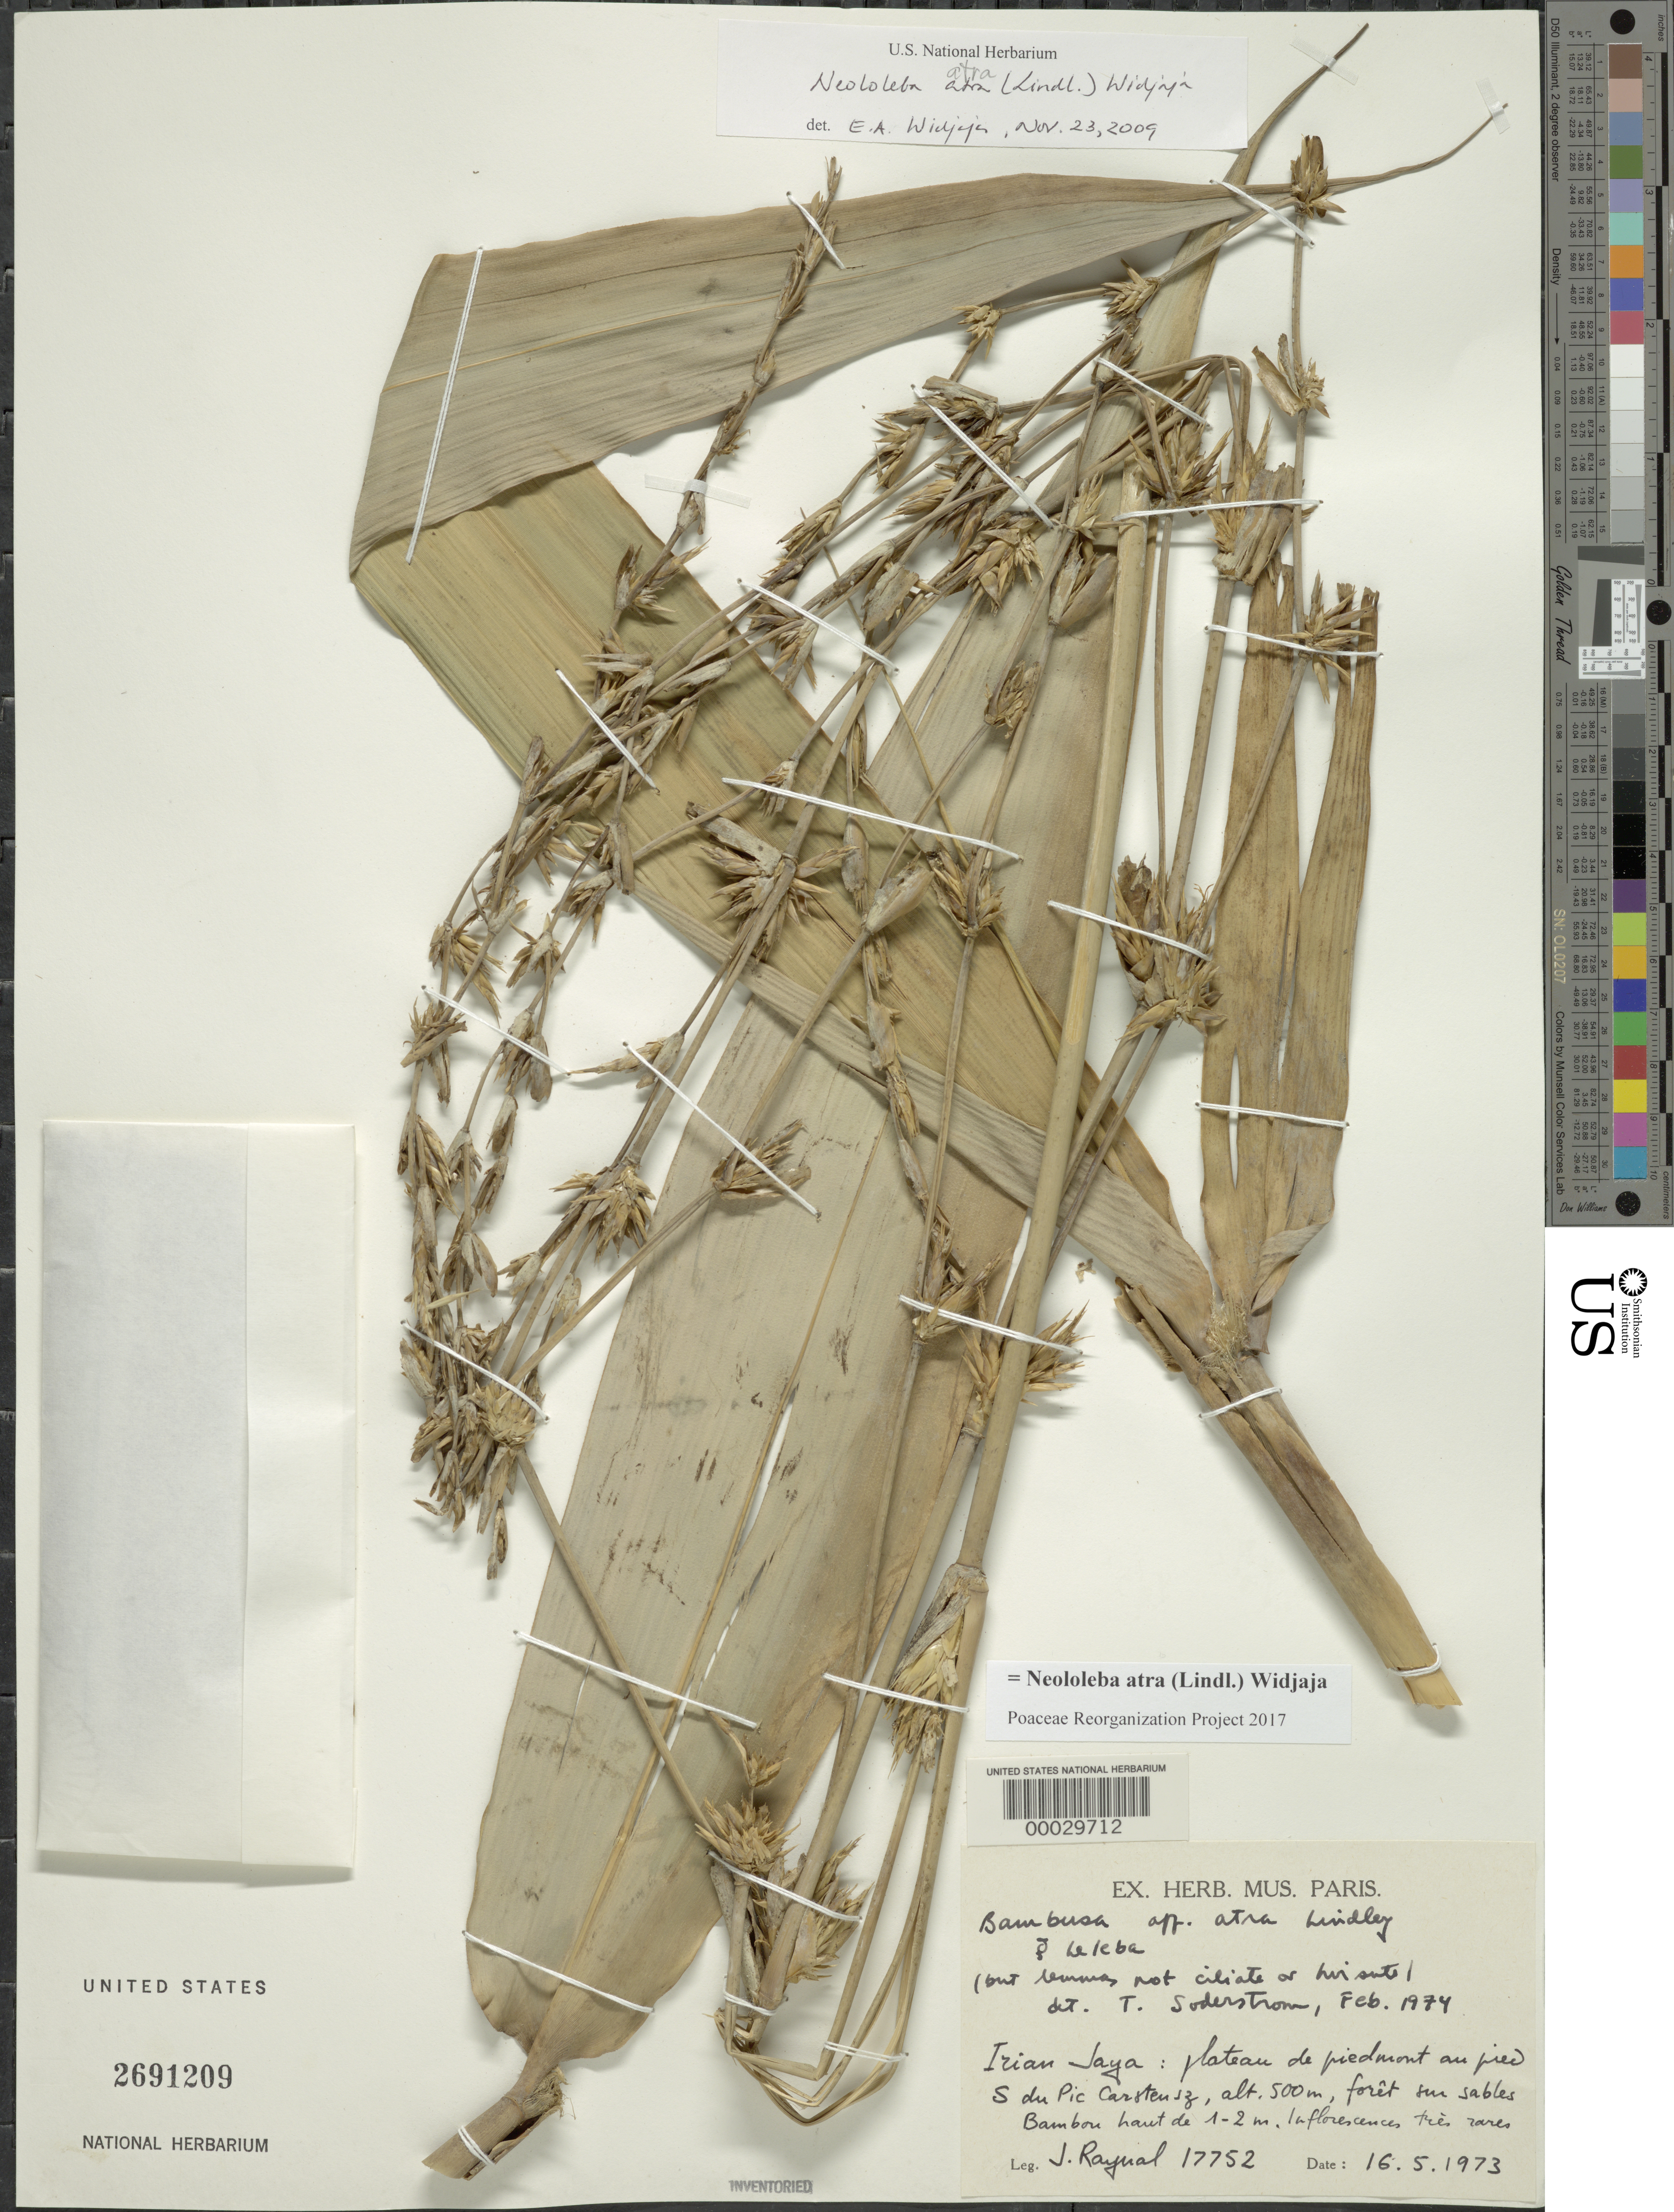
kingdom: Plantae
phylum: Tracheophyta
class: Liliopsida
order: Poales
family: Poaceae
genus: Neololeba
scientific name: Neololeba atra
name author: (Lindl.) Widjaja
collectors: J. Raynal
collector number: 17752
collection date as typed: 16 May 1973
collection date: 1973-05-16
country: Indonesia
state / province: Papua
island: New Guinea Island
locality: Irian Jaya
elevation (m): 500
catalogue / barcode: US 2691209